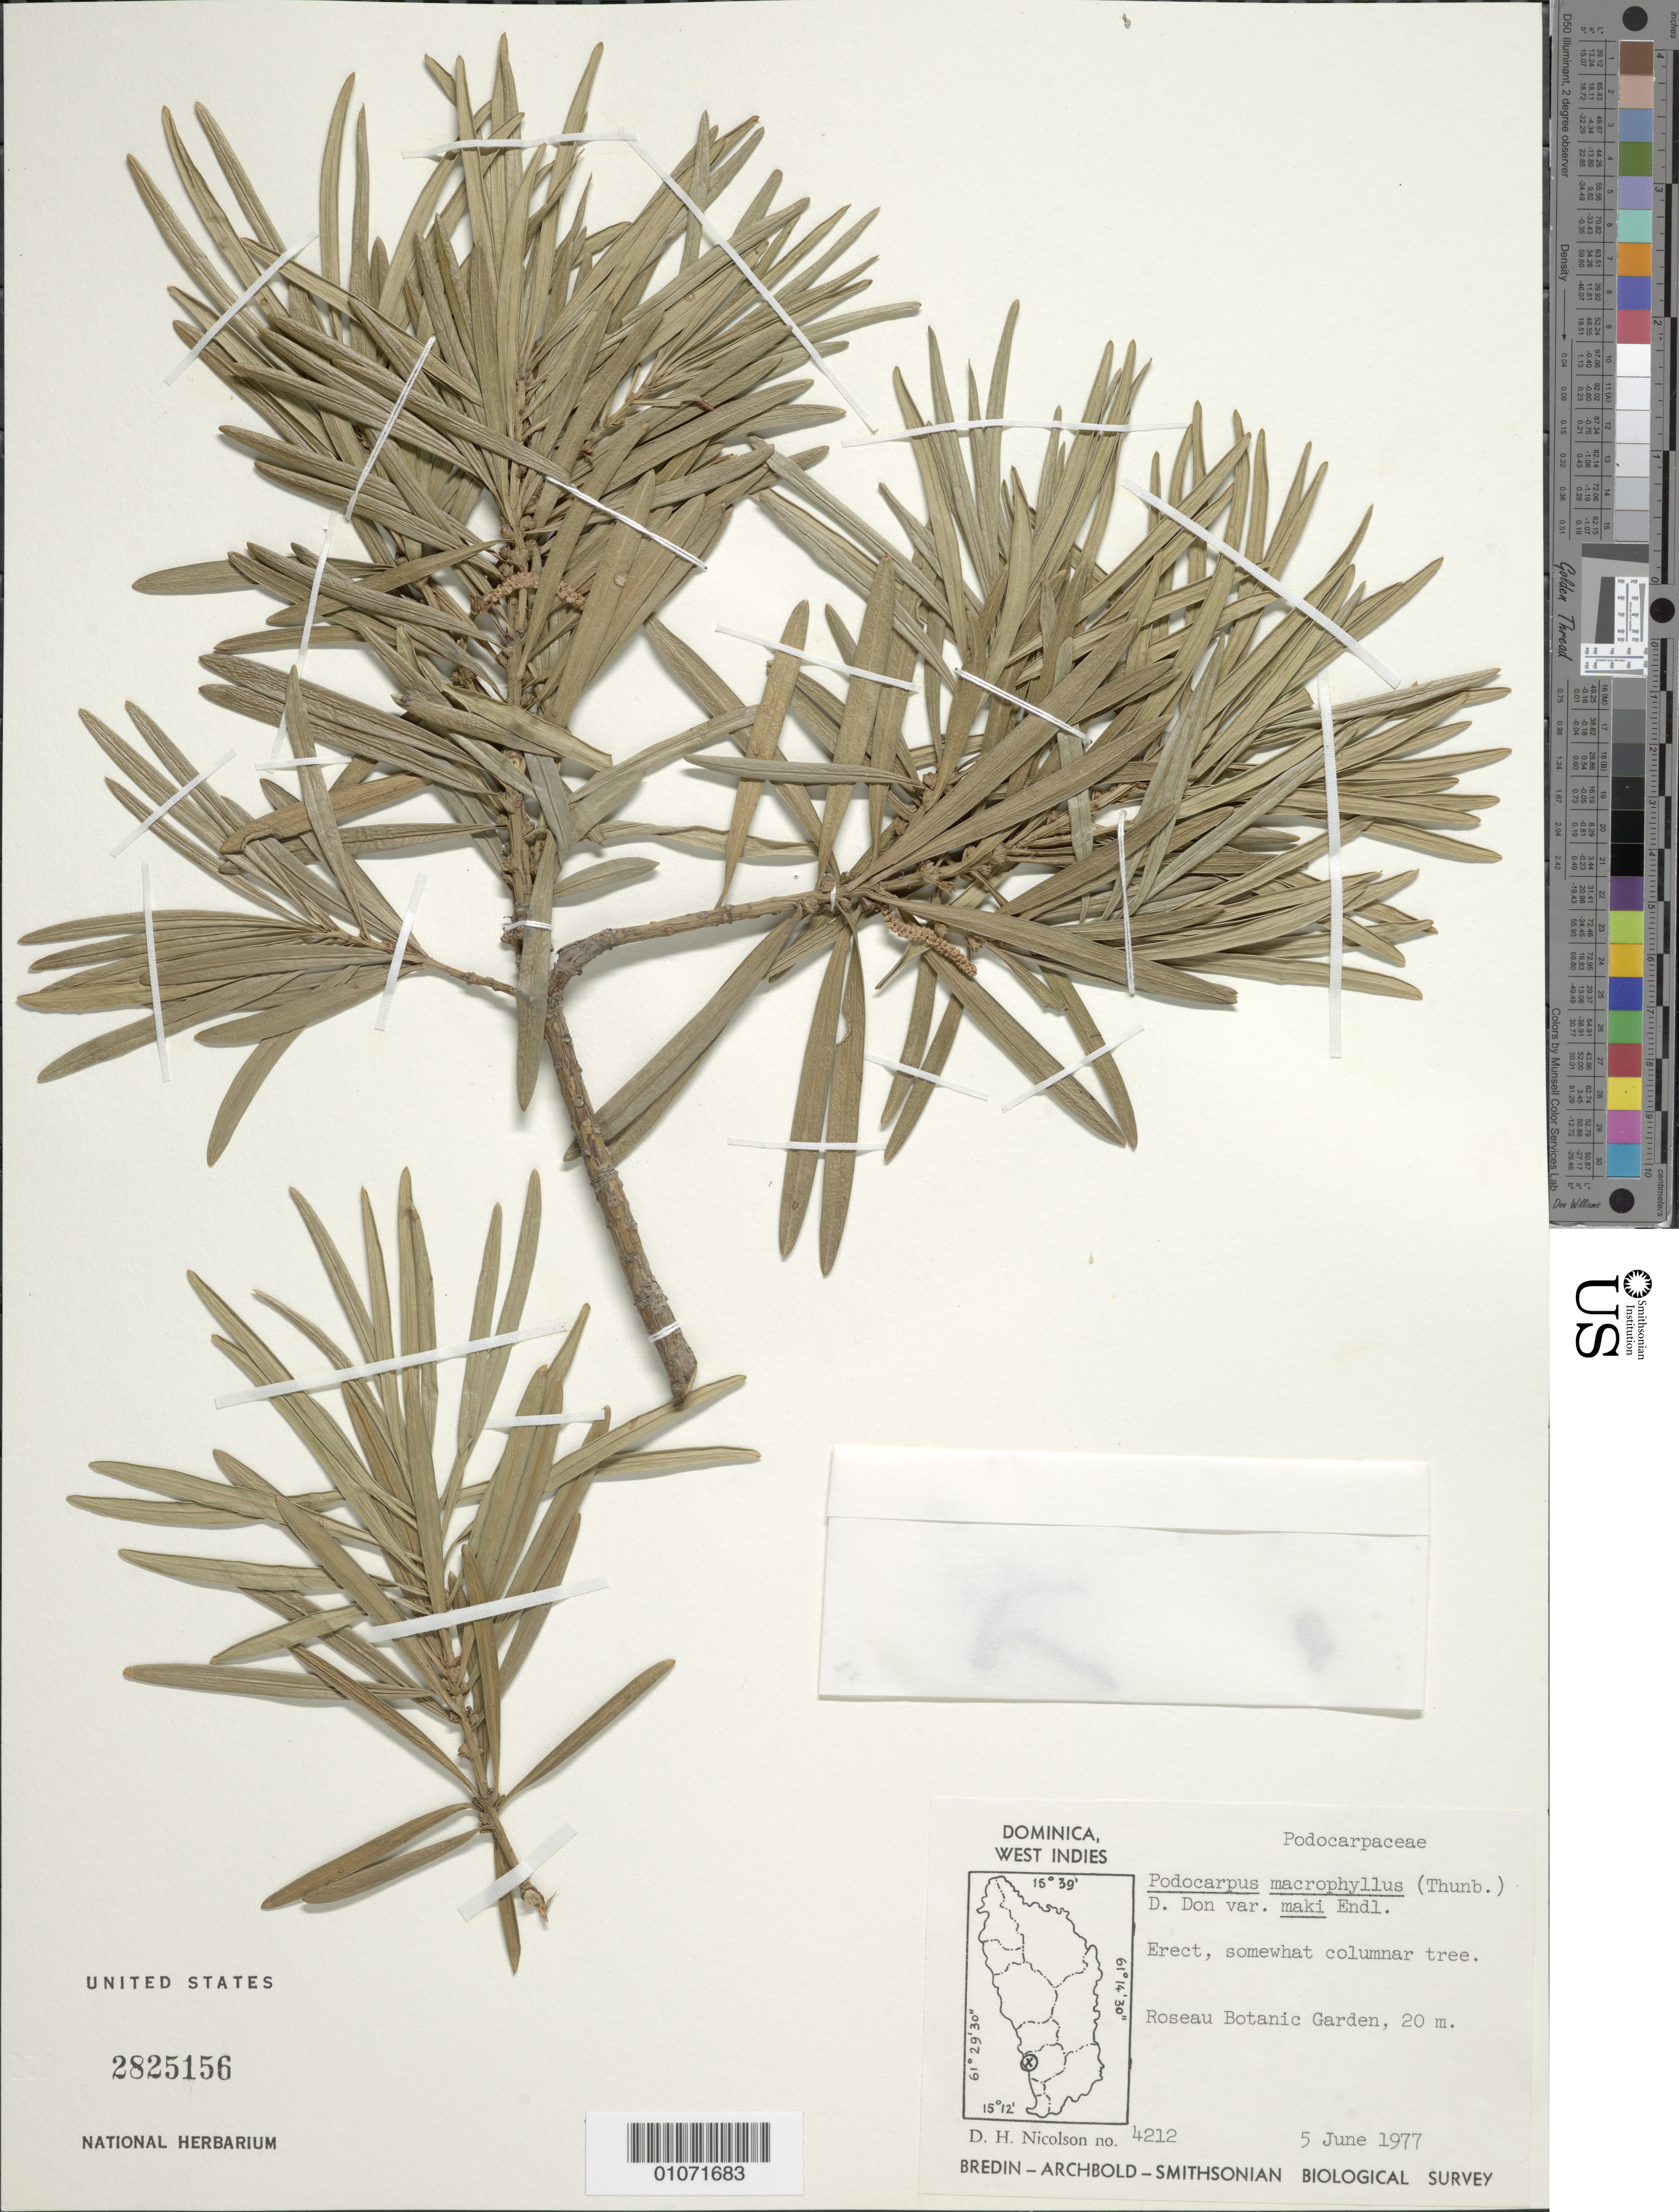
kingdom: Plantae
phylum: Tracheophyta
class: Pinopsida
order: Pinales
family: Podocarpaceae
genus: Podocarpus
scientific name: Podocarpus macrophyllus var. maki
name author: Siebold & Zucc.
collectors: D. H. Nicolson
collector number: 4212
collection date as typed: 05 Jun 1977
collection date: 1977-06-05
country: Dominica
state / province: St. George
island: Dominica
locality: Roseau Botanic Garden 20m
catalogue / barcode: US 2825156